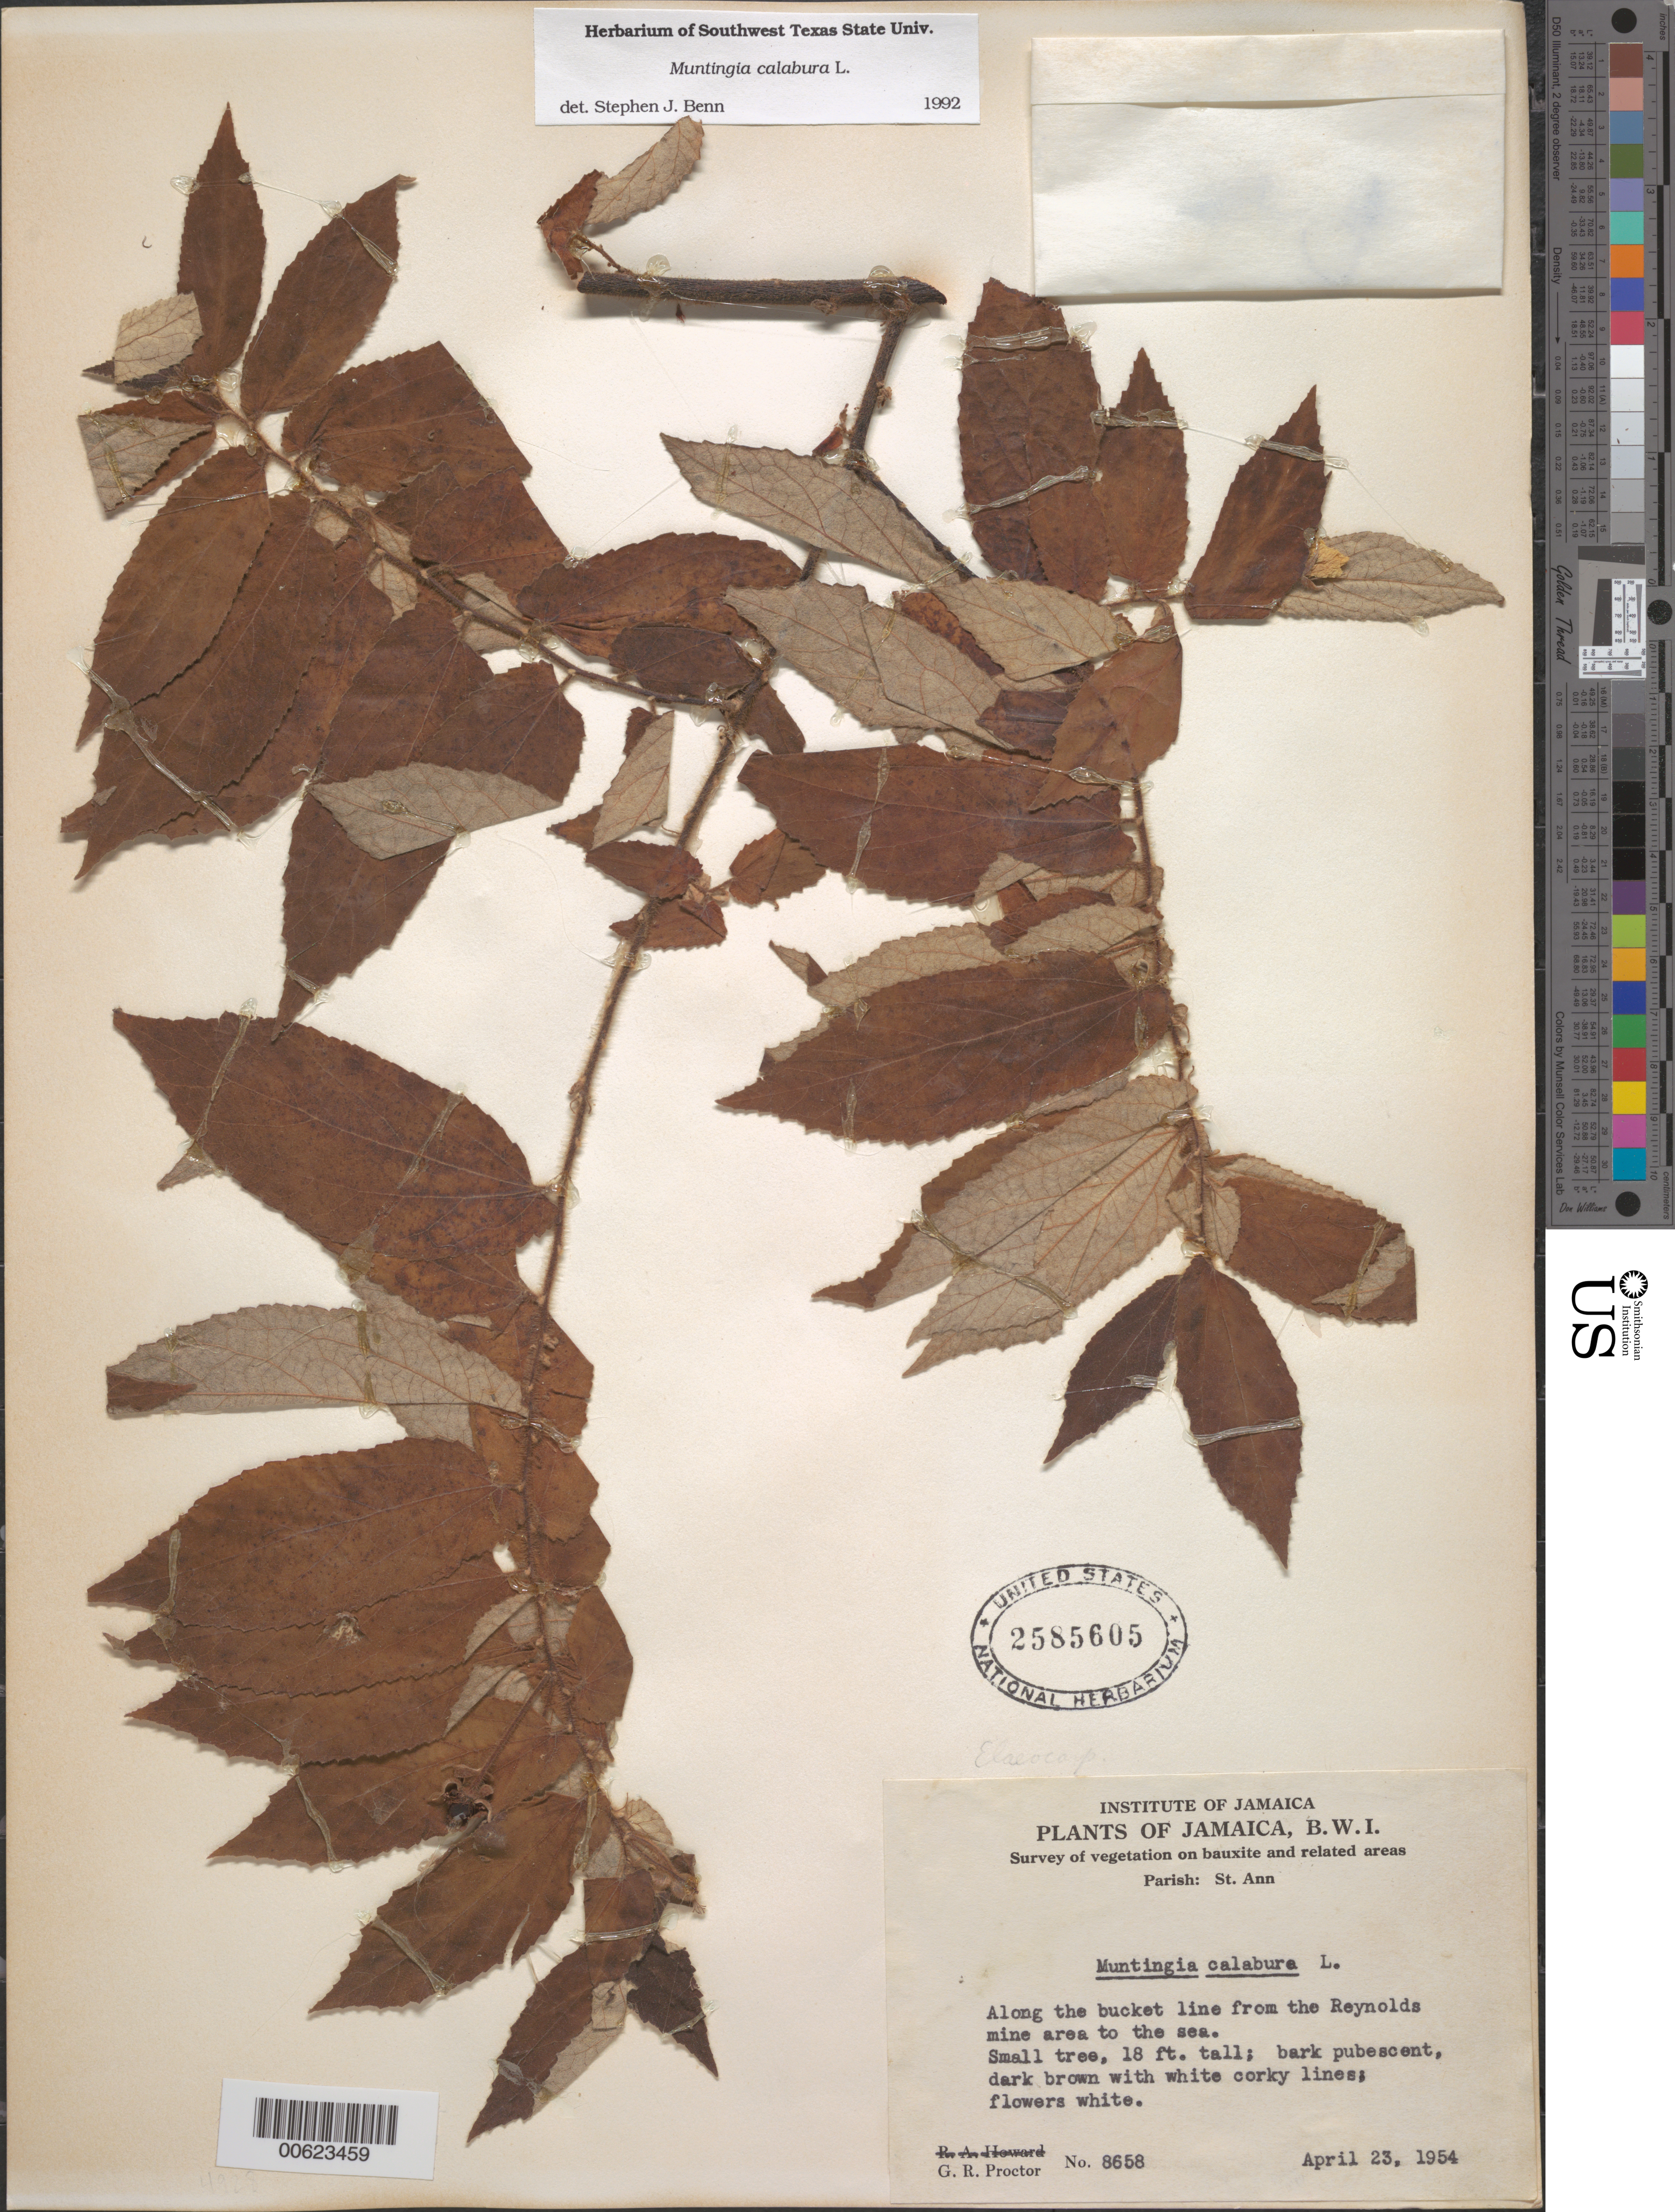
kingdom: Plantae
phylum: Tracheophyta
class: Magnoliopsida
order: Malvales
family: Muntingiaceae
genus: Muntingia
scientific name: Muntingia calabura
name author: L.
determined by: Benn, S. J.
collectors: G. R. Proctor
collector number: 8658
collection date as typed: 23 Apr 1954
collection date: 1954-04-23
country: Jamaica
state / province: Saint Ann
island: Greater Antilles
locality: Along the bucket line from the Reynolds mine area to the sea.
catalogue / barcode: US 2585605